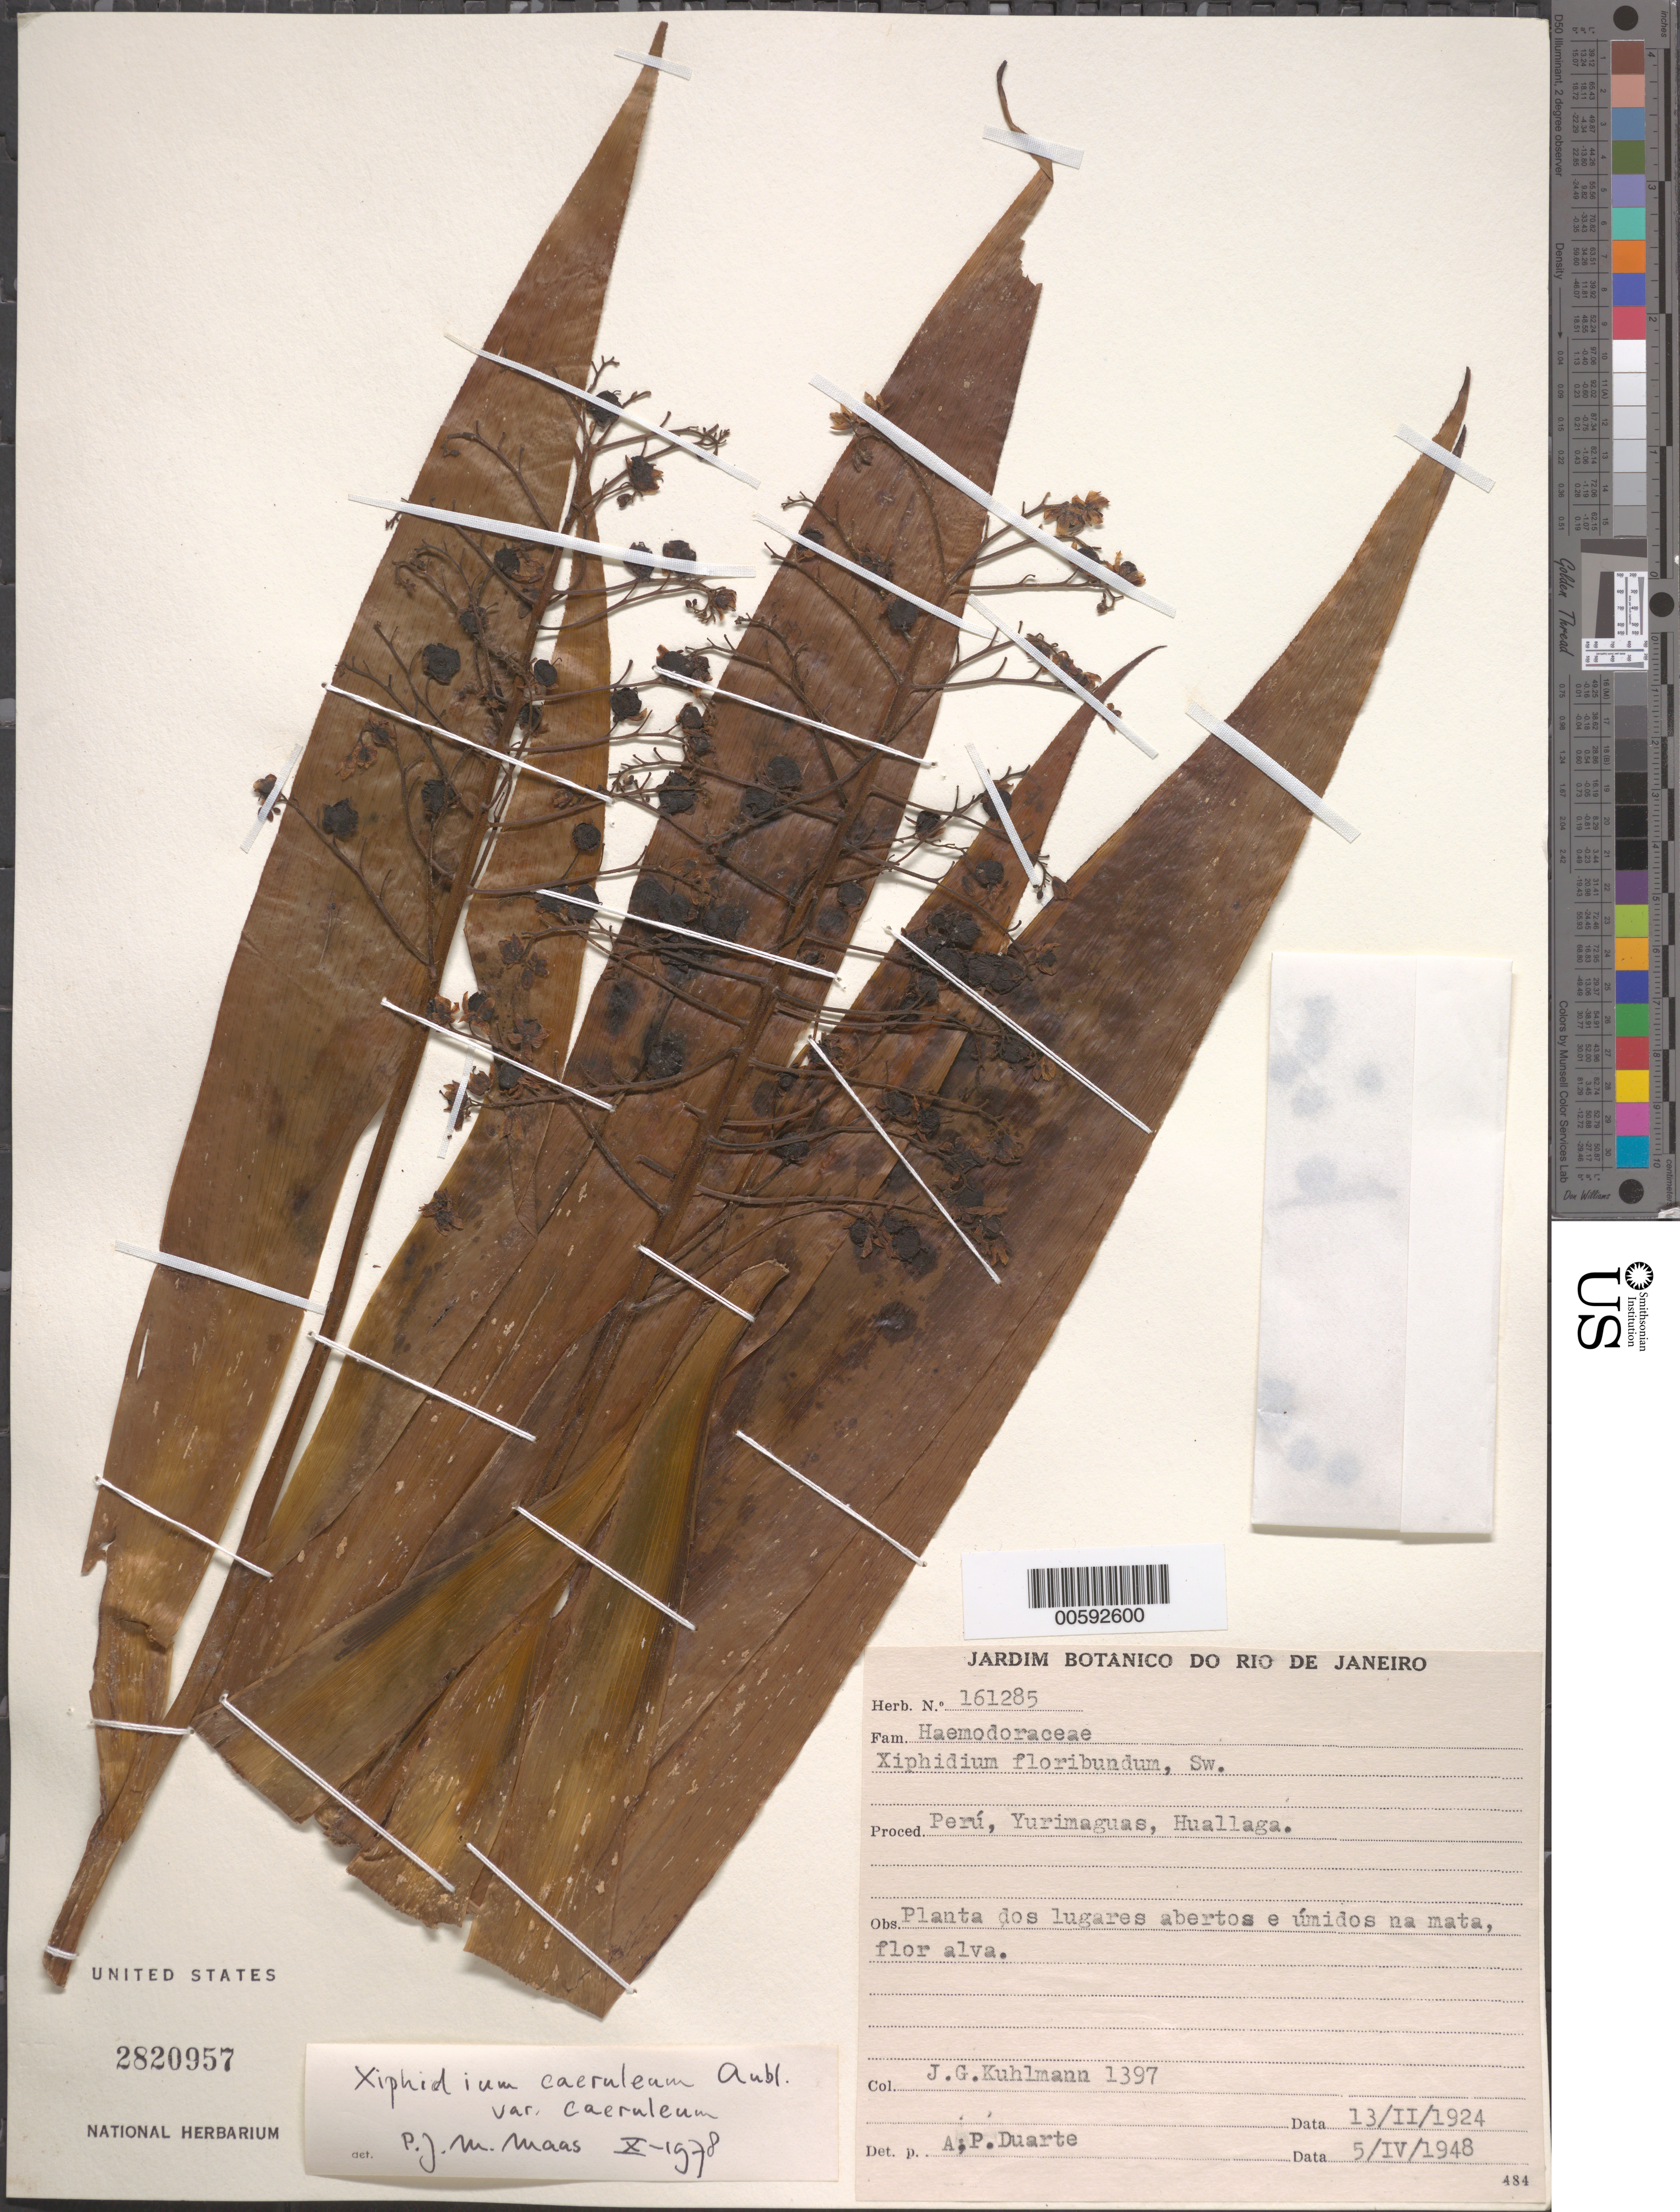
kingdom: Plantae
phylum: Tracheophyta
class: Liliopsida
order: Commelinales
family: Haemodoraceae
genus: Xiphidium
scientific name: Xiphidium caeruleum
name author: Aubl.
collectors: J. G. Kuhlmann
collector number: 1397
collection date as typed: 13 Feb 1924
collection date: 1924-02-13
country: Peru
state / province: Loreto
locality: Yurimaguas, Huallaga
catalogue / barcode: US 2820957